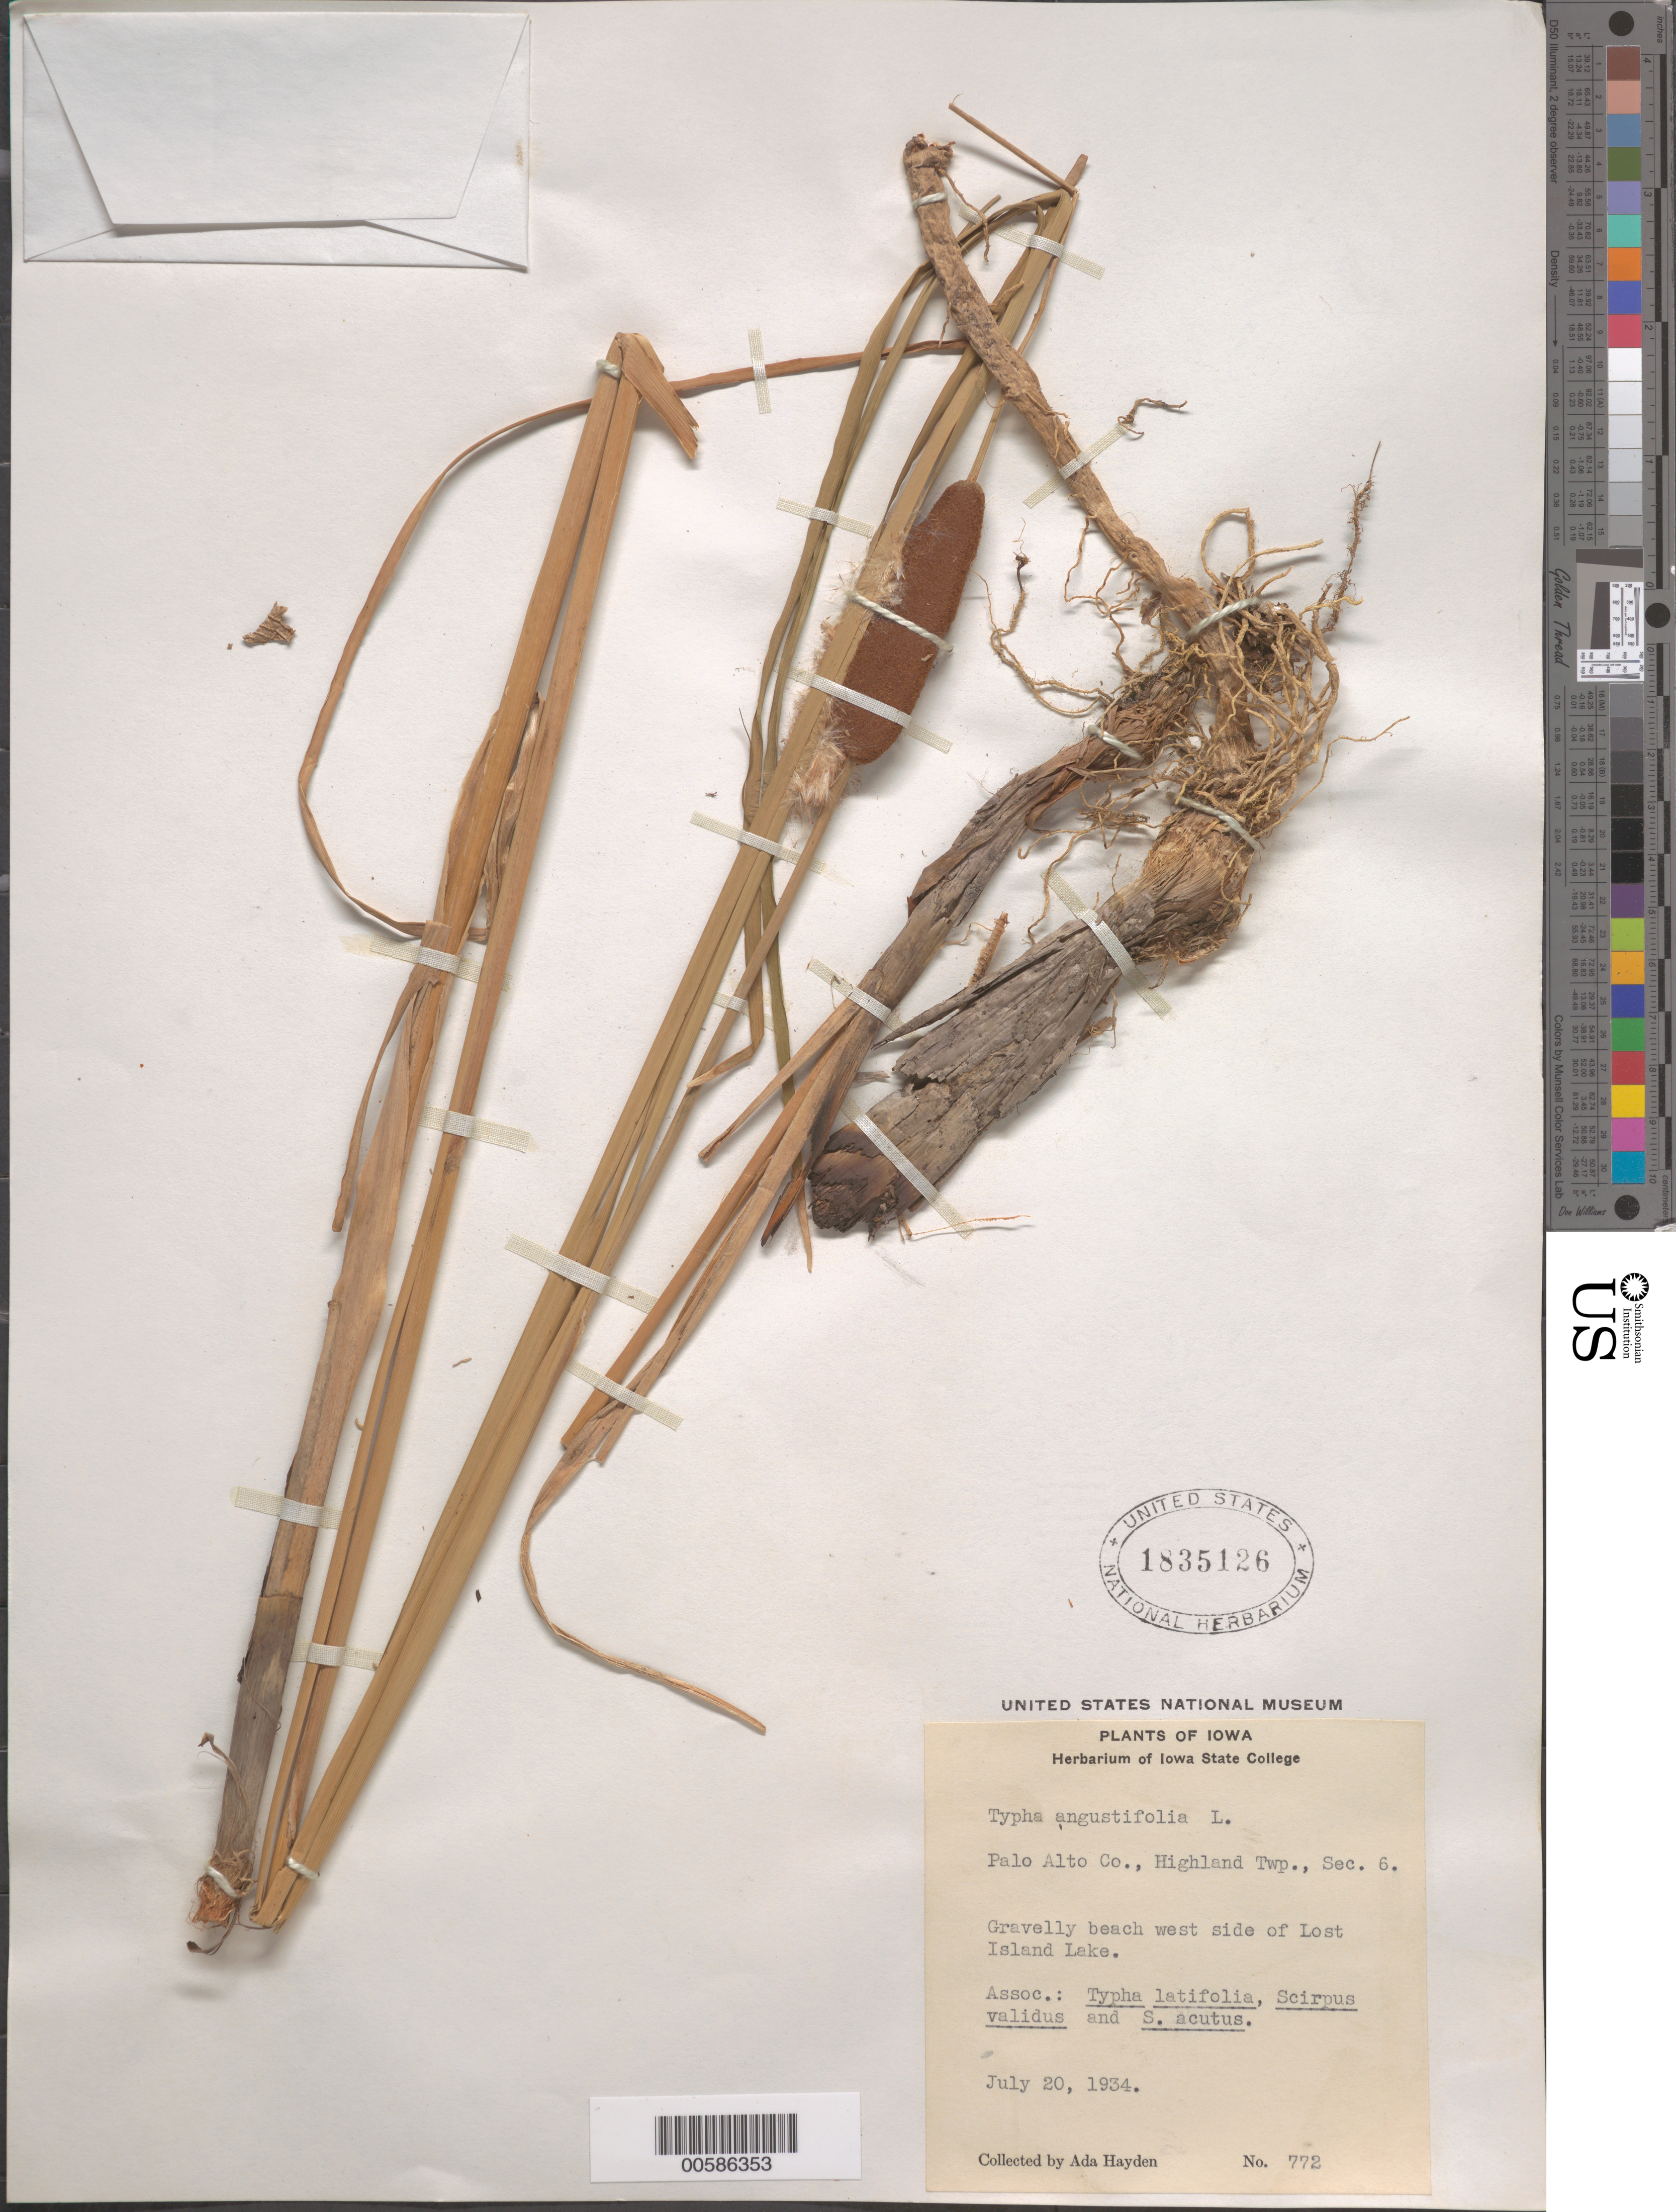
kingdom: Plantae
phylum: Tracheophyta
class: Liliopsida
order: Poales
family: Typhaceae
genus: Typha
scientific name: Typha angustifolia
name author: L.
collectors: A. Hayden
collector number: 772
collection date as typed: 20 Jul 1934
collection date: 1934-07-20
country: United States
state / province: Iowa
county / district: Palo Alto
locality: Highland Twp., Sec. 6, W of Lost Island Lake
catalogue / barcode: US 1835126